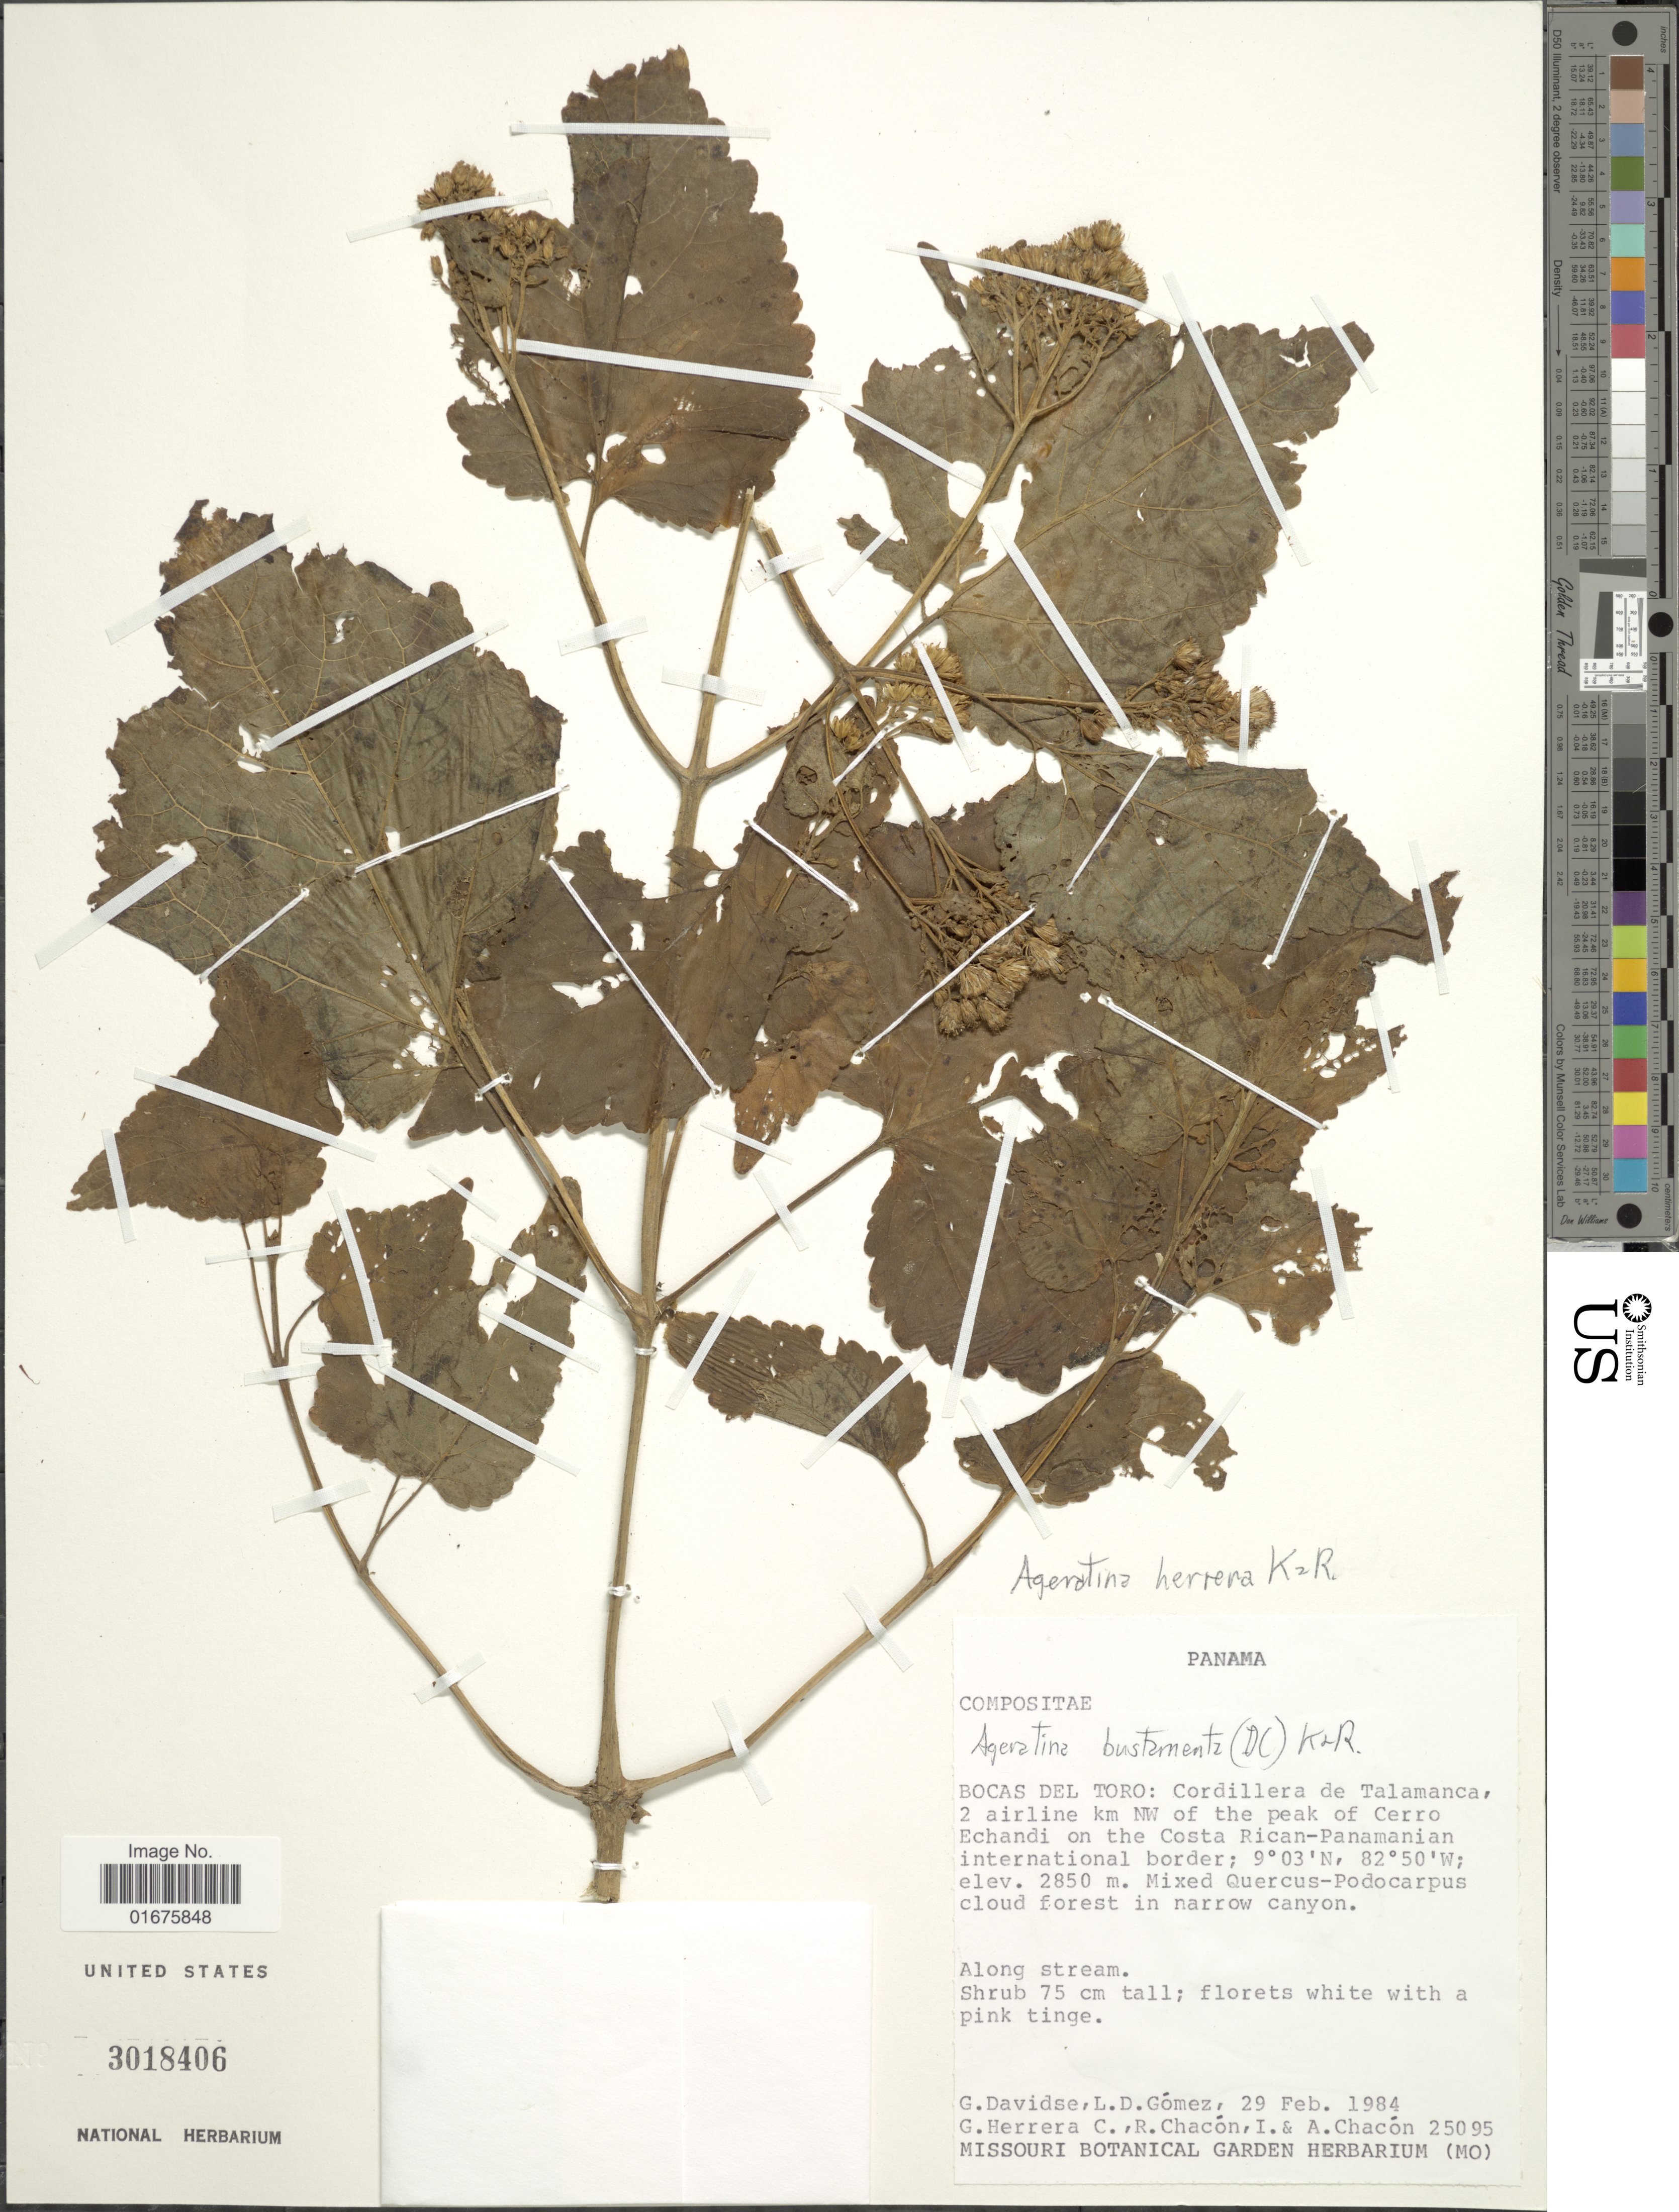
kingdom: Plantae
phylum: Tracheophyta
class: Magnoliopsida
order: Asterales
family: Asteraceae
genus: Ageratina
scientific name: Ageratina herrerae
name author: R.M. King & H. Rob.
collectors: G. Davidse, L. Gomez, G. Herrera Ch., R. Chacón & et al.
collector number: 25095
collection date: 1984-02-29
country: Panama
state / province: Bocas del Toro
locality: Cordillera de Talamanca, 2 airline km NW of the peak of Cerro Echandi on the Costa Rican-Panamanian international border, along stream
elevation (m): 2850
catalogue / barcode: US 3018406